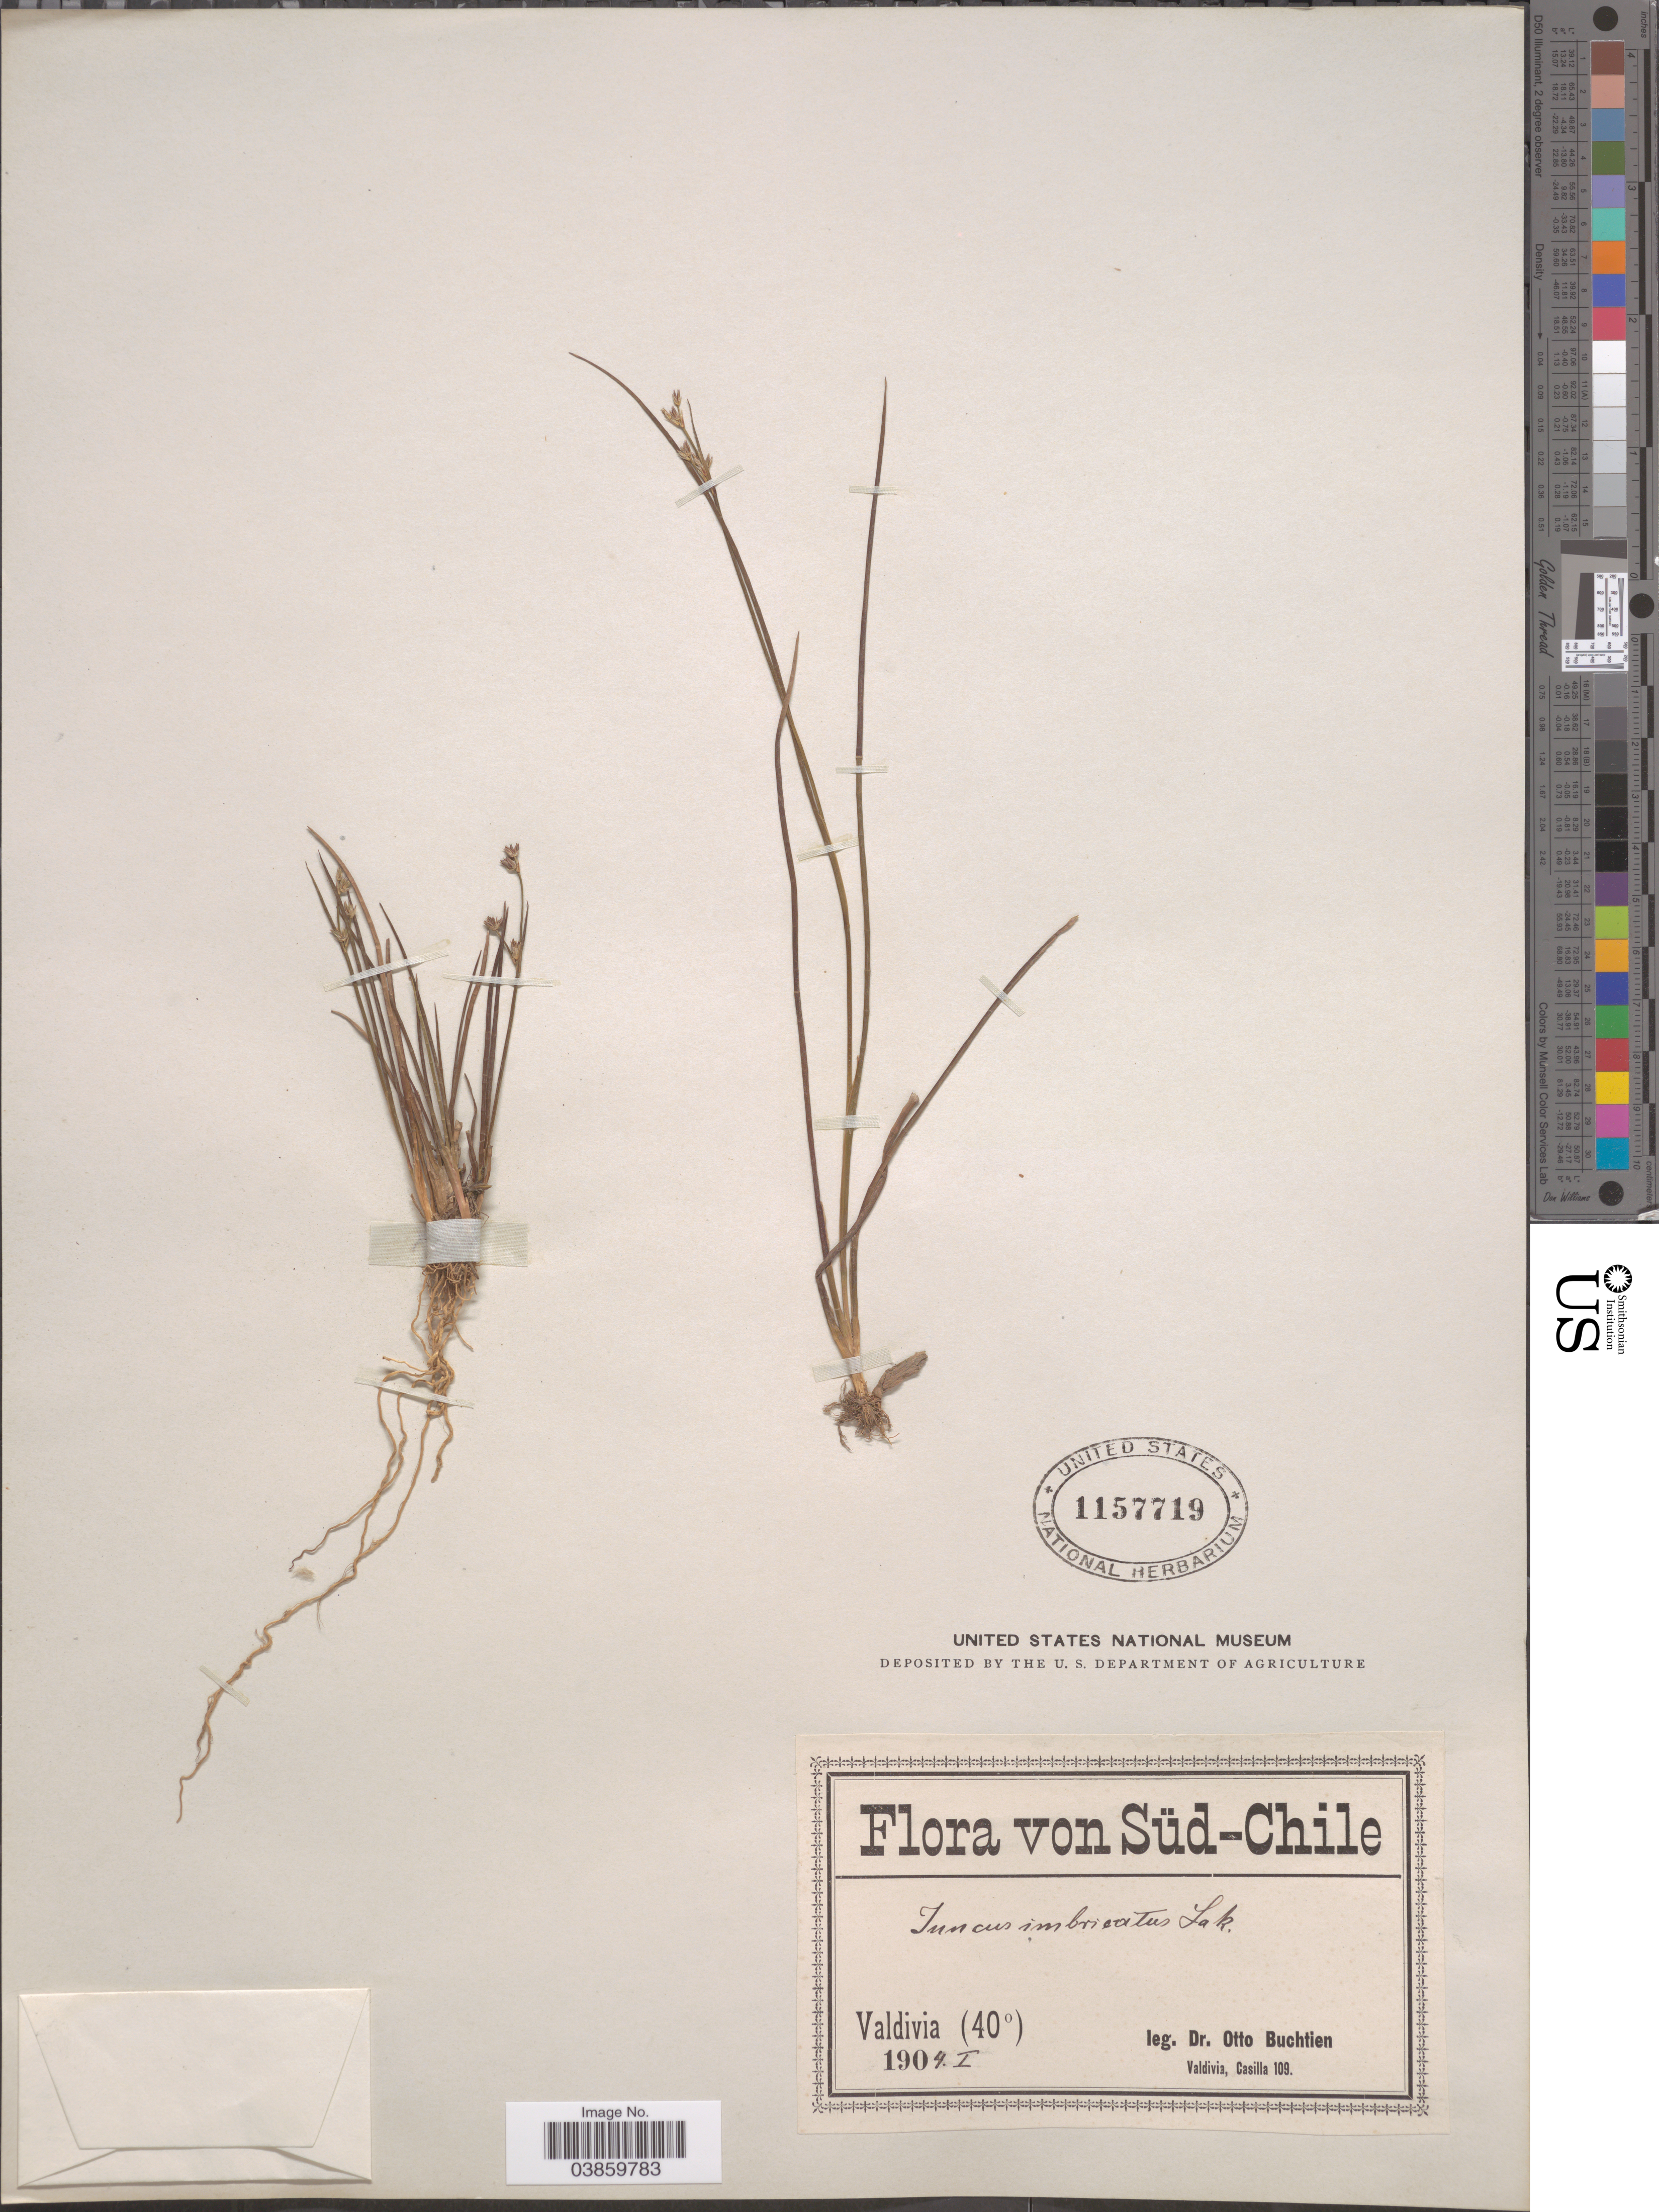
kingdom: Plantae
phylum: Tracheophyta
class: Liliopsida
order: Poales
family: Juncaceae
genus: Juncus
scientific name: Juncus stipulatus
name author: Nees & Meyen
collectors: O. Buchtien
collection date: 1904-01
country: Chile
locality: Süd-Chile. Valdivia.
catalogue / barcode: US 1157719